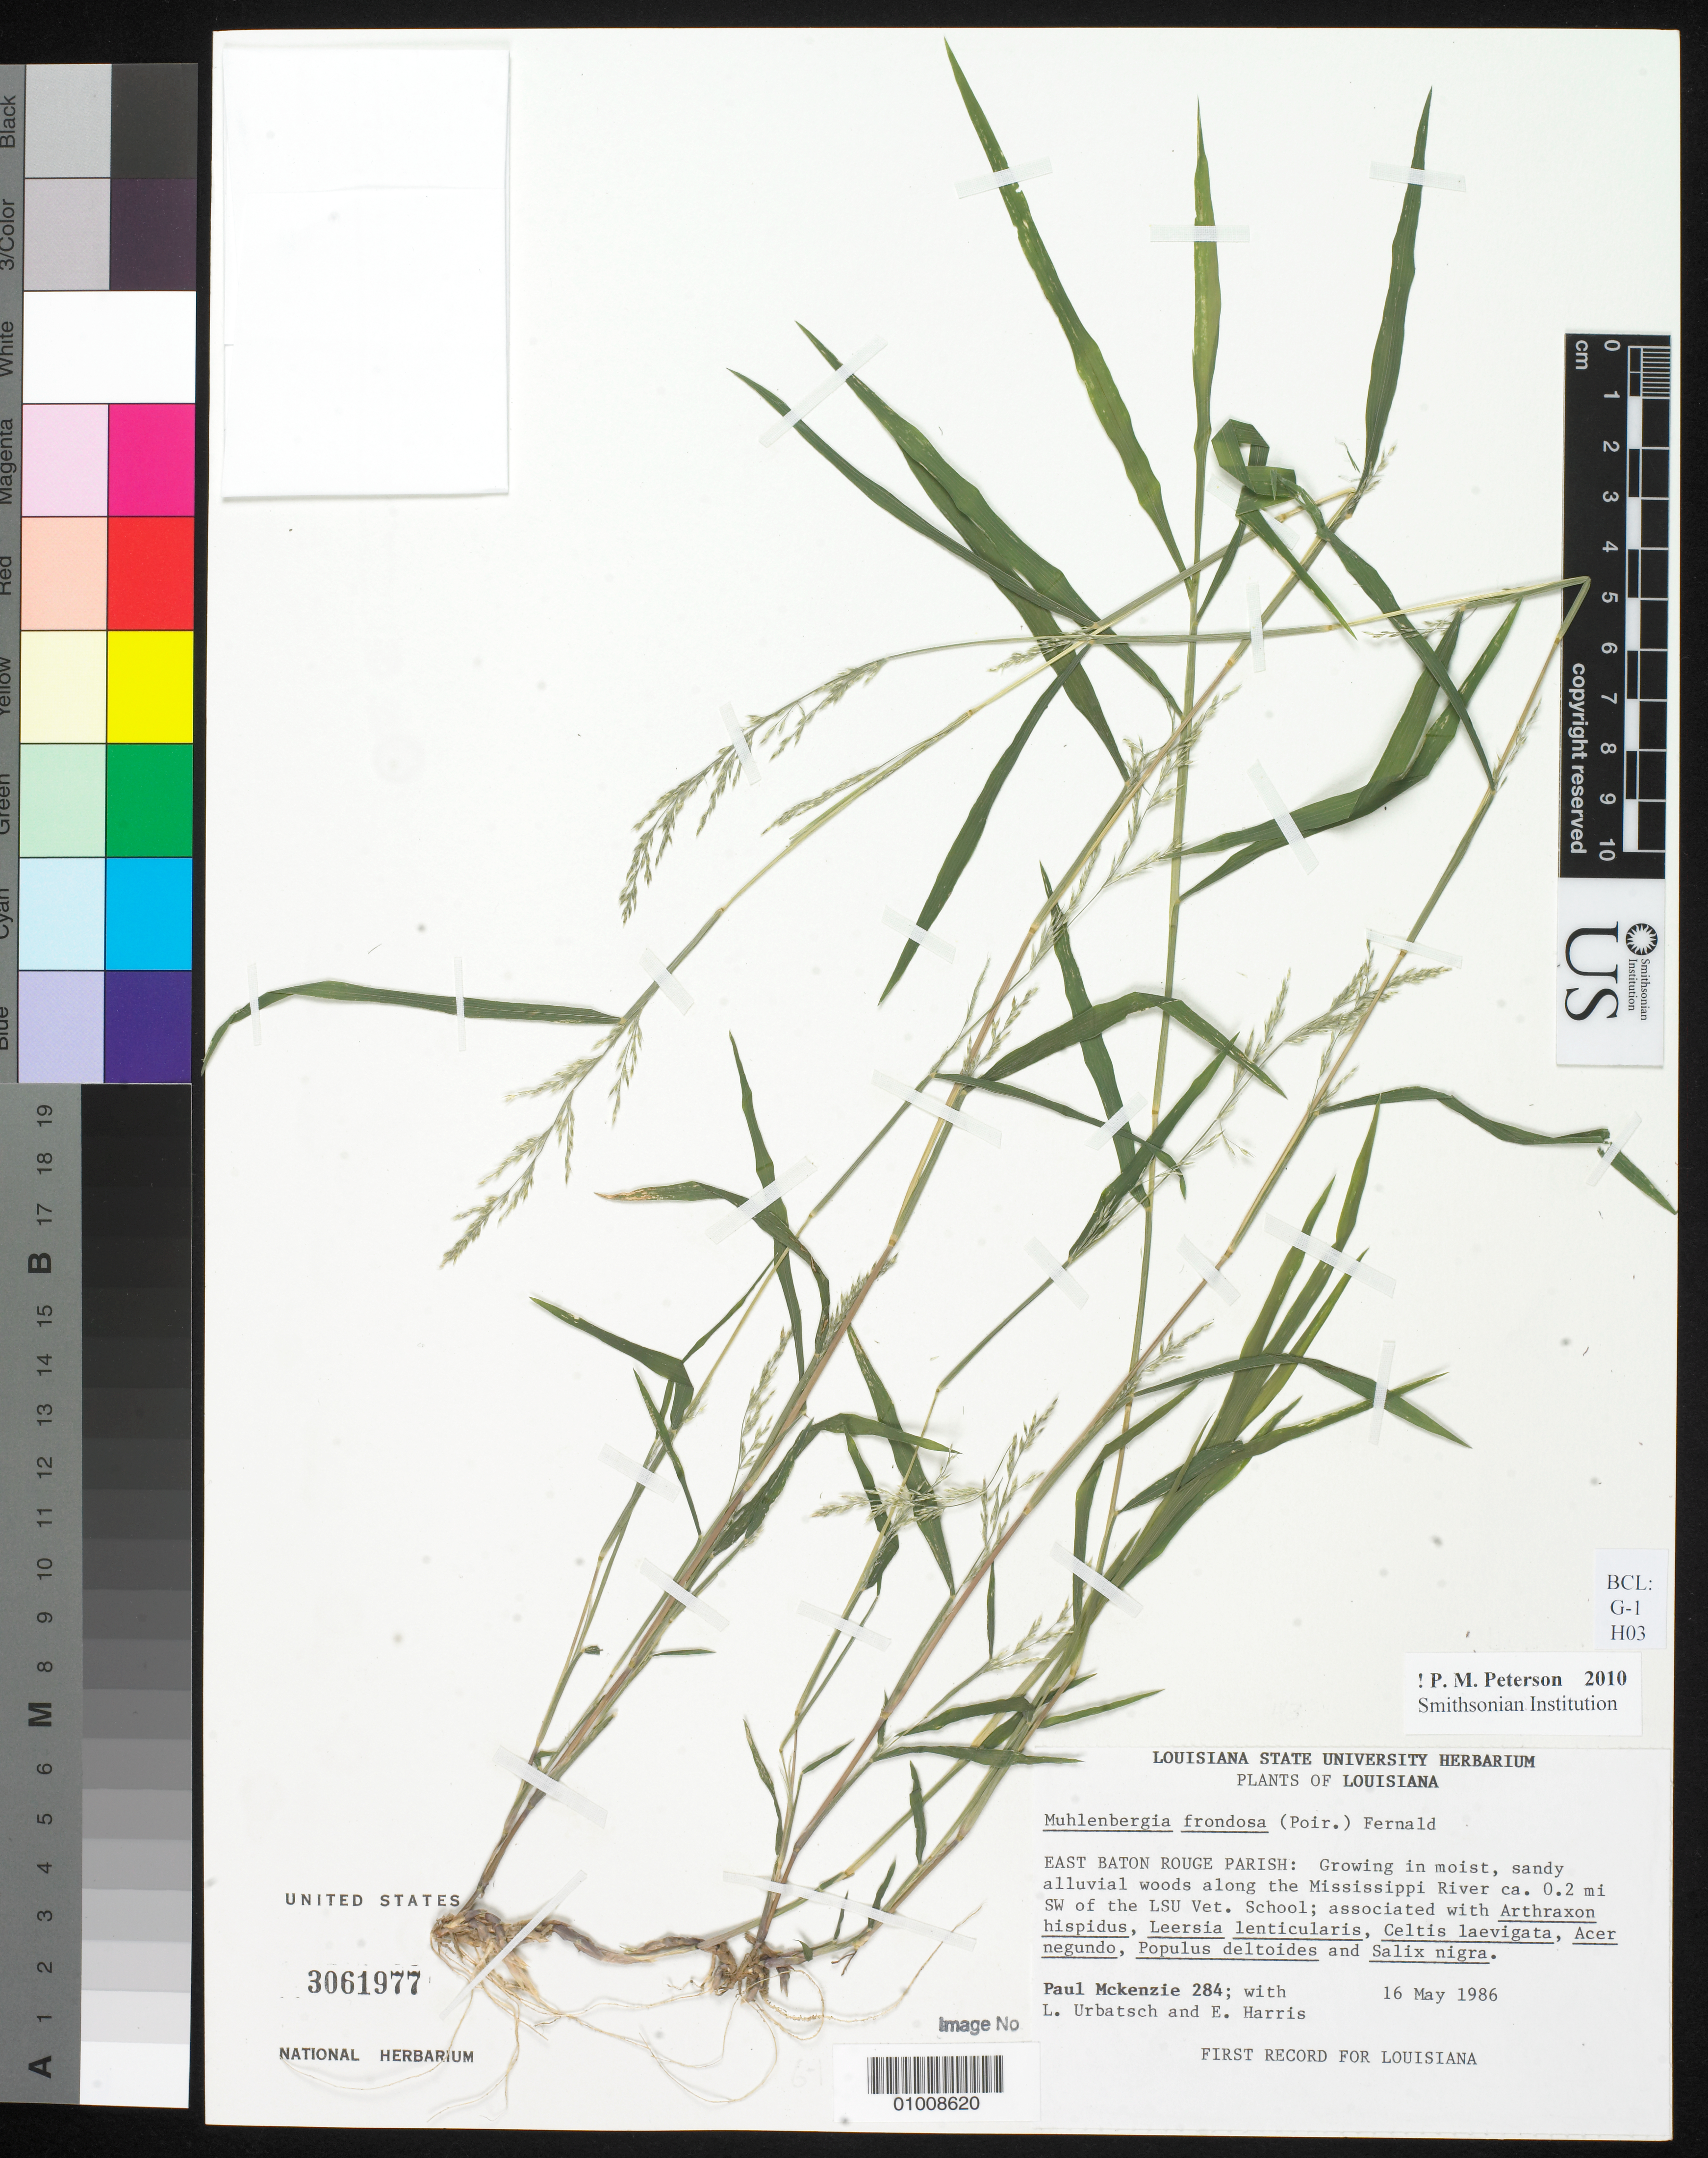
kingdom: Plantae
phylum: Tracheophyta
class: Liliopsida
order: Poales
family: Poaceae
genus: Muhlenbergia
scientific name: Muhlenbergia frondosa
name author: (Poir.) Fernald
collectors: P. McKenzie, L. Urbatsch & E. Harris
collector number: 284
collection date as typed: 16 May 1986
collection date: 1986-05-16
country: United States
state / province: Louisiana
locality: East Baton Rouge Parish, along Mississippi River ca. 0.2 mi SW of the LSU Vet. School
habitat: In moist, sandy alluvial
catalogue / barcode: US 3061977